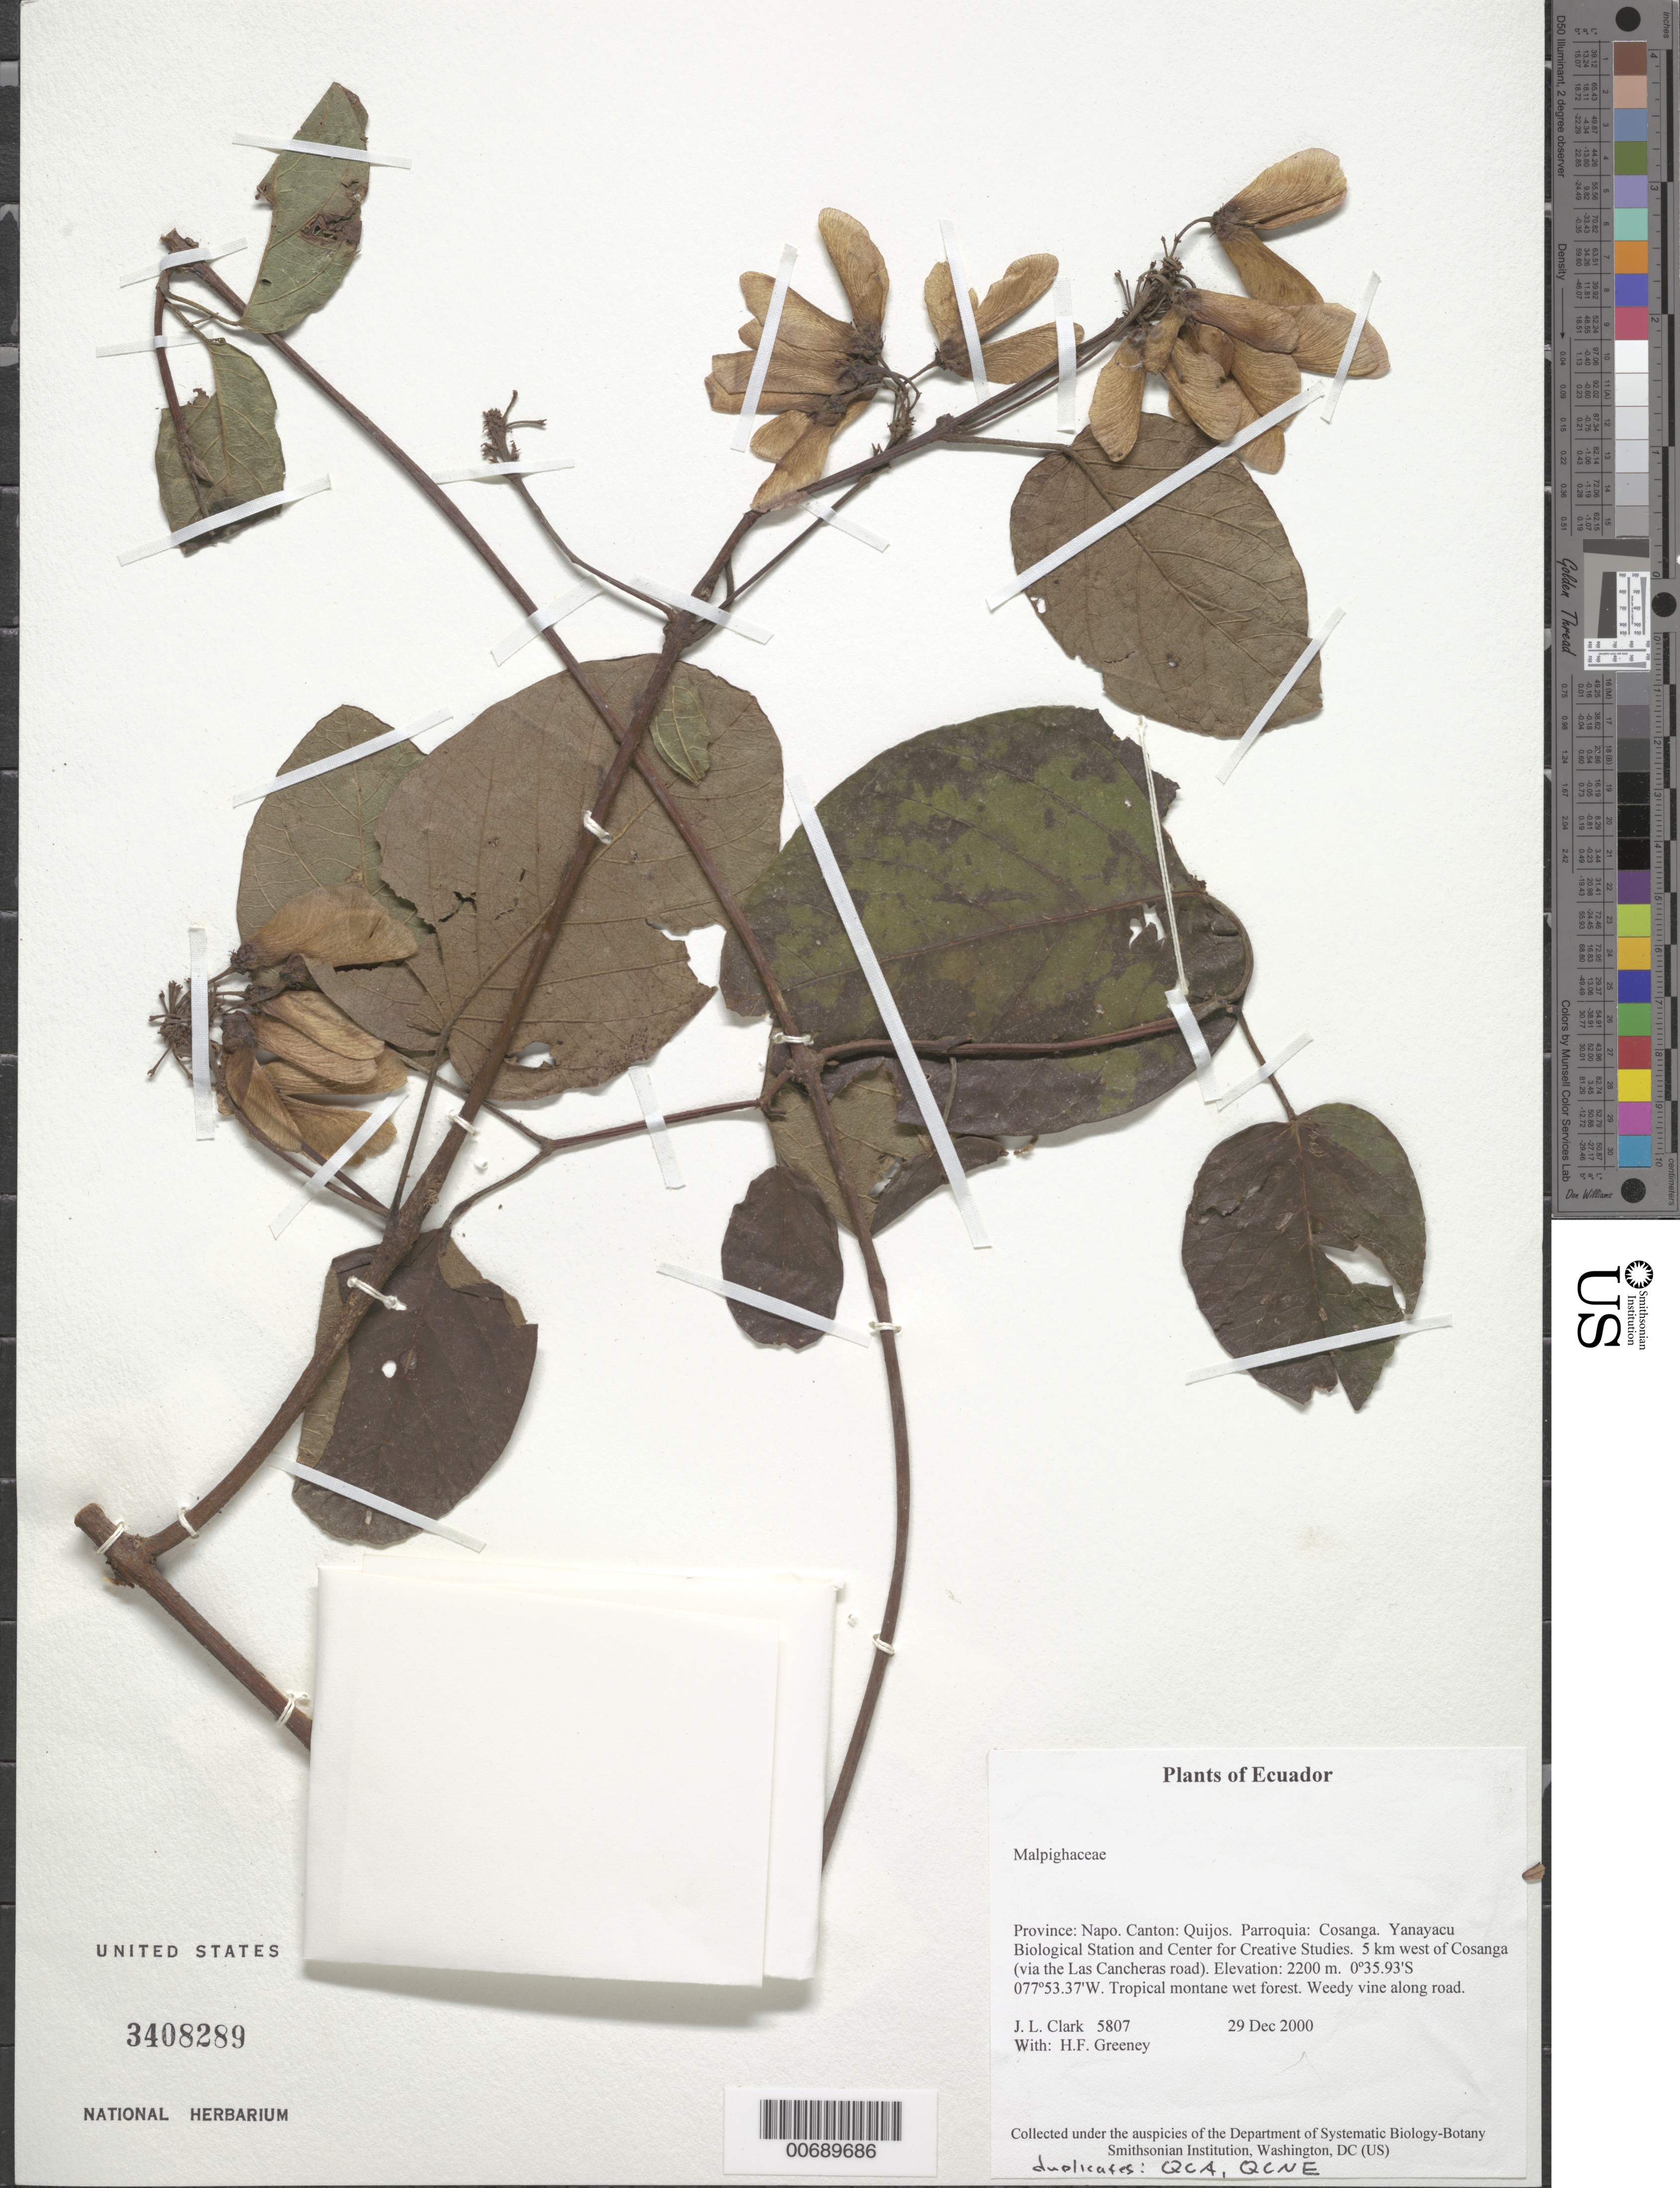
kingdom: Plantae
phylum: Tracheophyta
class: Magnoliopsida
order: Malpighiales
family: Malpighiaceae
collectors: J. L. Clark & H. Greeney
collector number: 5807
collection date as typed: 29 Dec 2000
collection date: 2000-12-29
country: Ecuador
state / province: Napo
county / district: Quijos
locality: Parroquia: Cosanga. Yanayacu Biological Station and Center for Creative Studies. 5 km west of Cosanga (via the Las Cancheras road).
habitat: Tropical montane wet forest.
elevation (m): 2200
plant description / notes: QCA, QCNE, US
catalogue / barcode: US 3408289